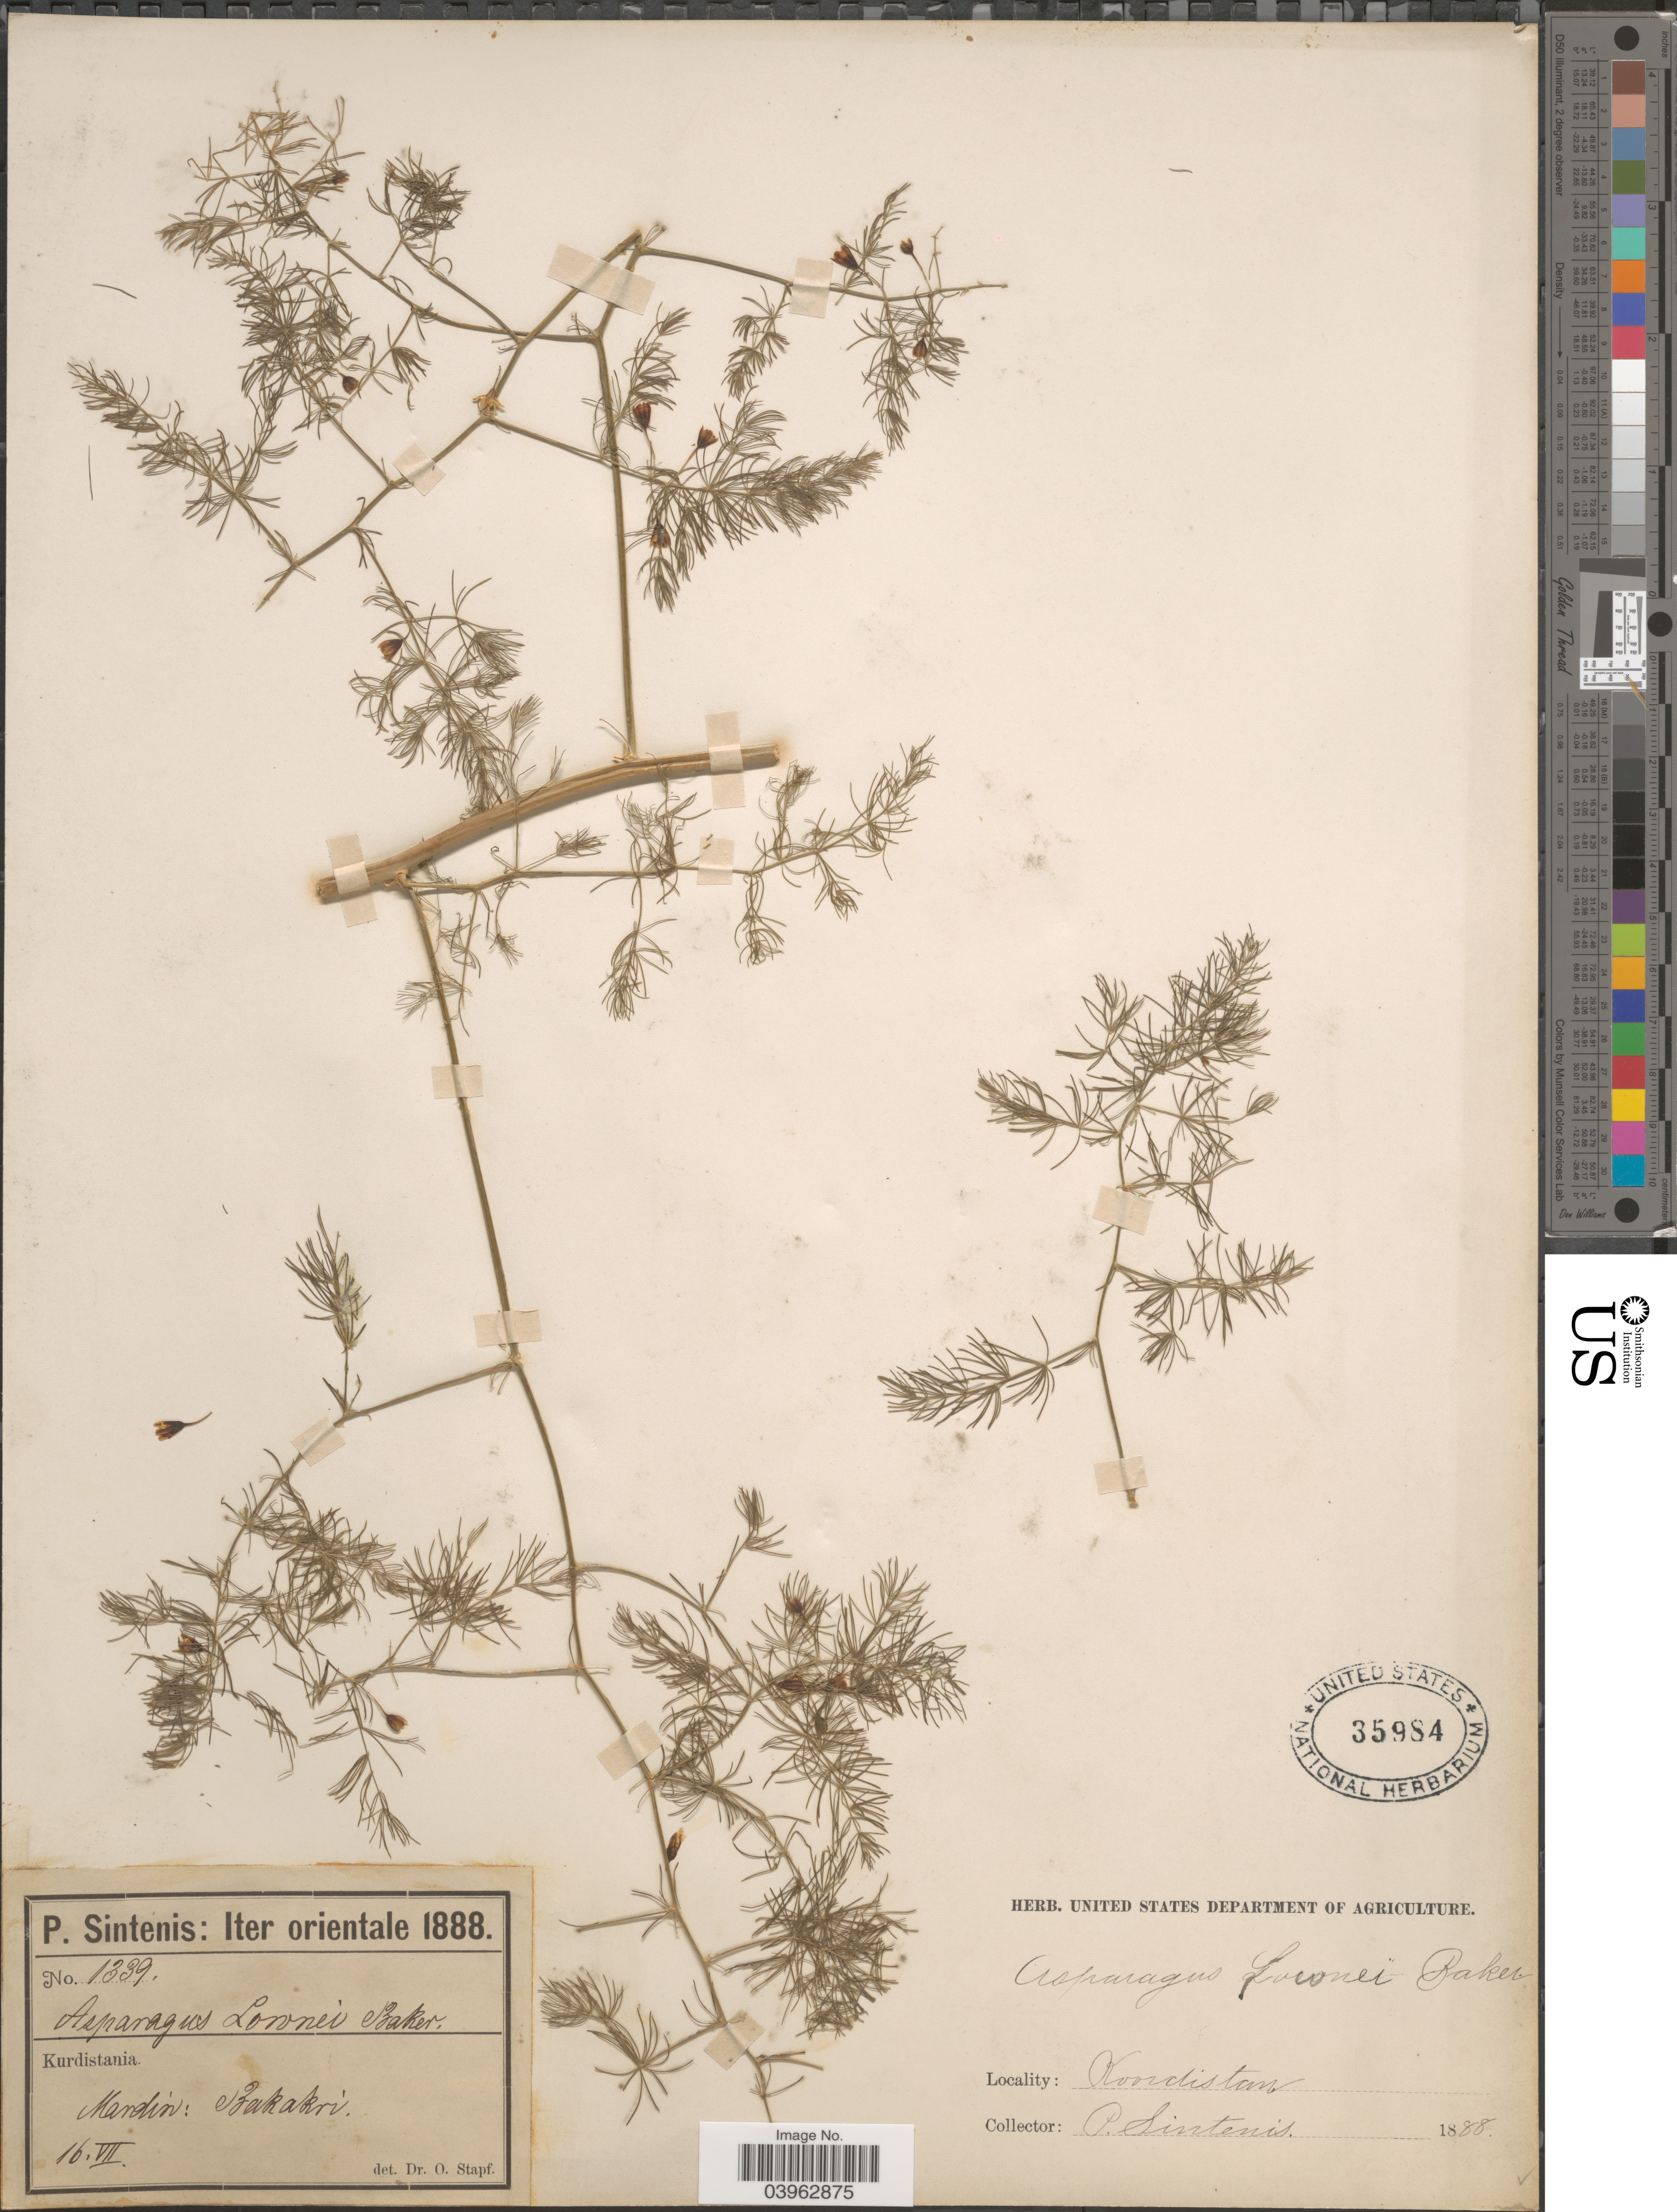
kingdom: Plantae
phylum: Tracheophyta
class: Liliopsida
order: Asparagales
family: Asparagaceae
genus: Asparagus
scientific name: Asparagus lownei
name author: Baker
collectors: P. Sintenis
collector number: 1339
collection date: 1888-07-16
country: Iran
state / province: Kurdistan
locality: Iter orientale. Kurdistania. Mandin [interpreted]: Bakakri [interpreted]. Koordistan.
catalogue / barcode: US 35984